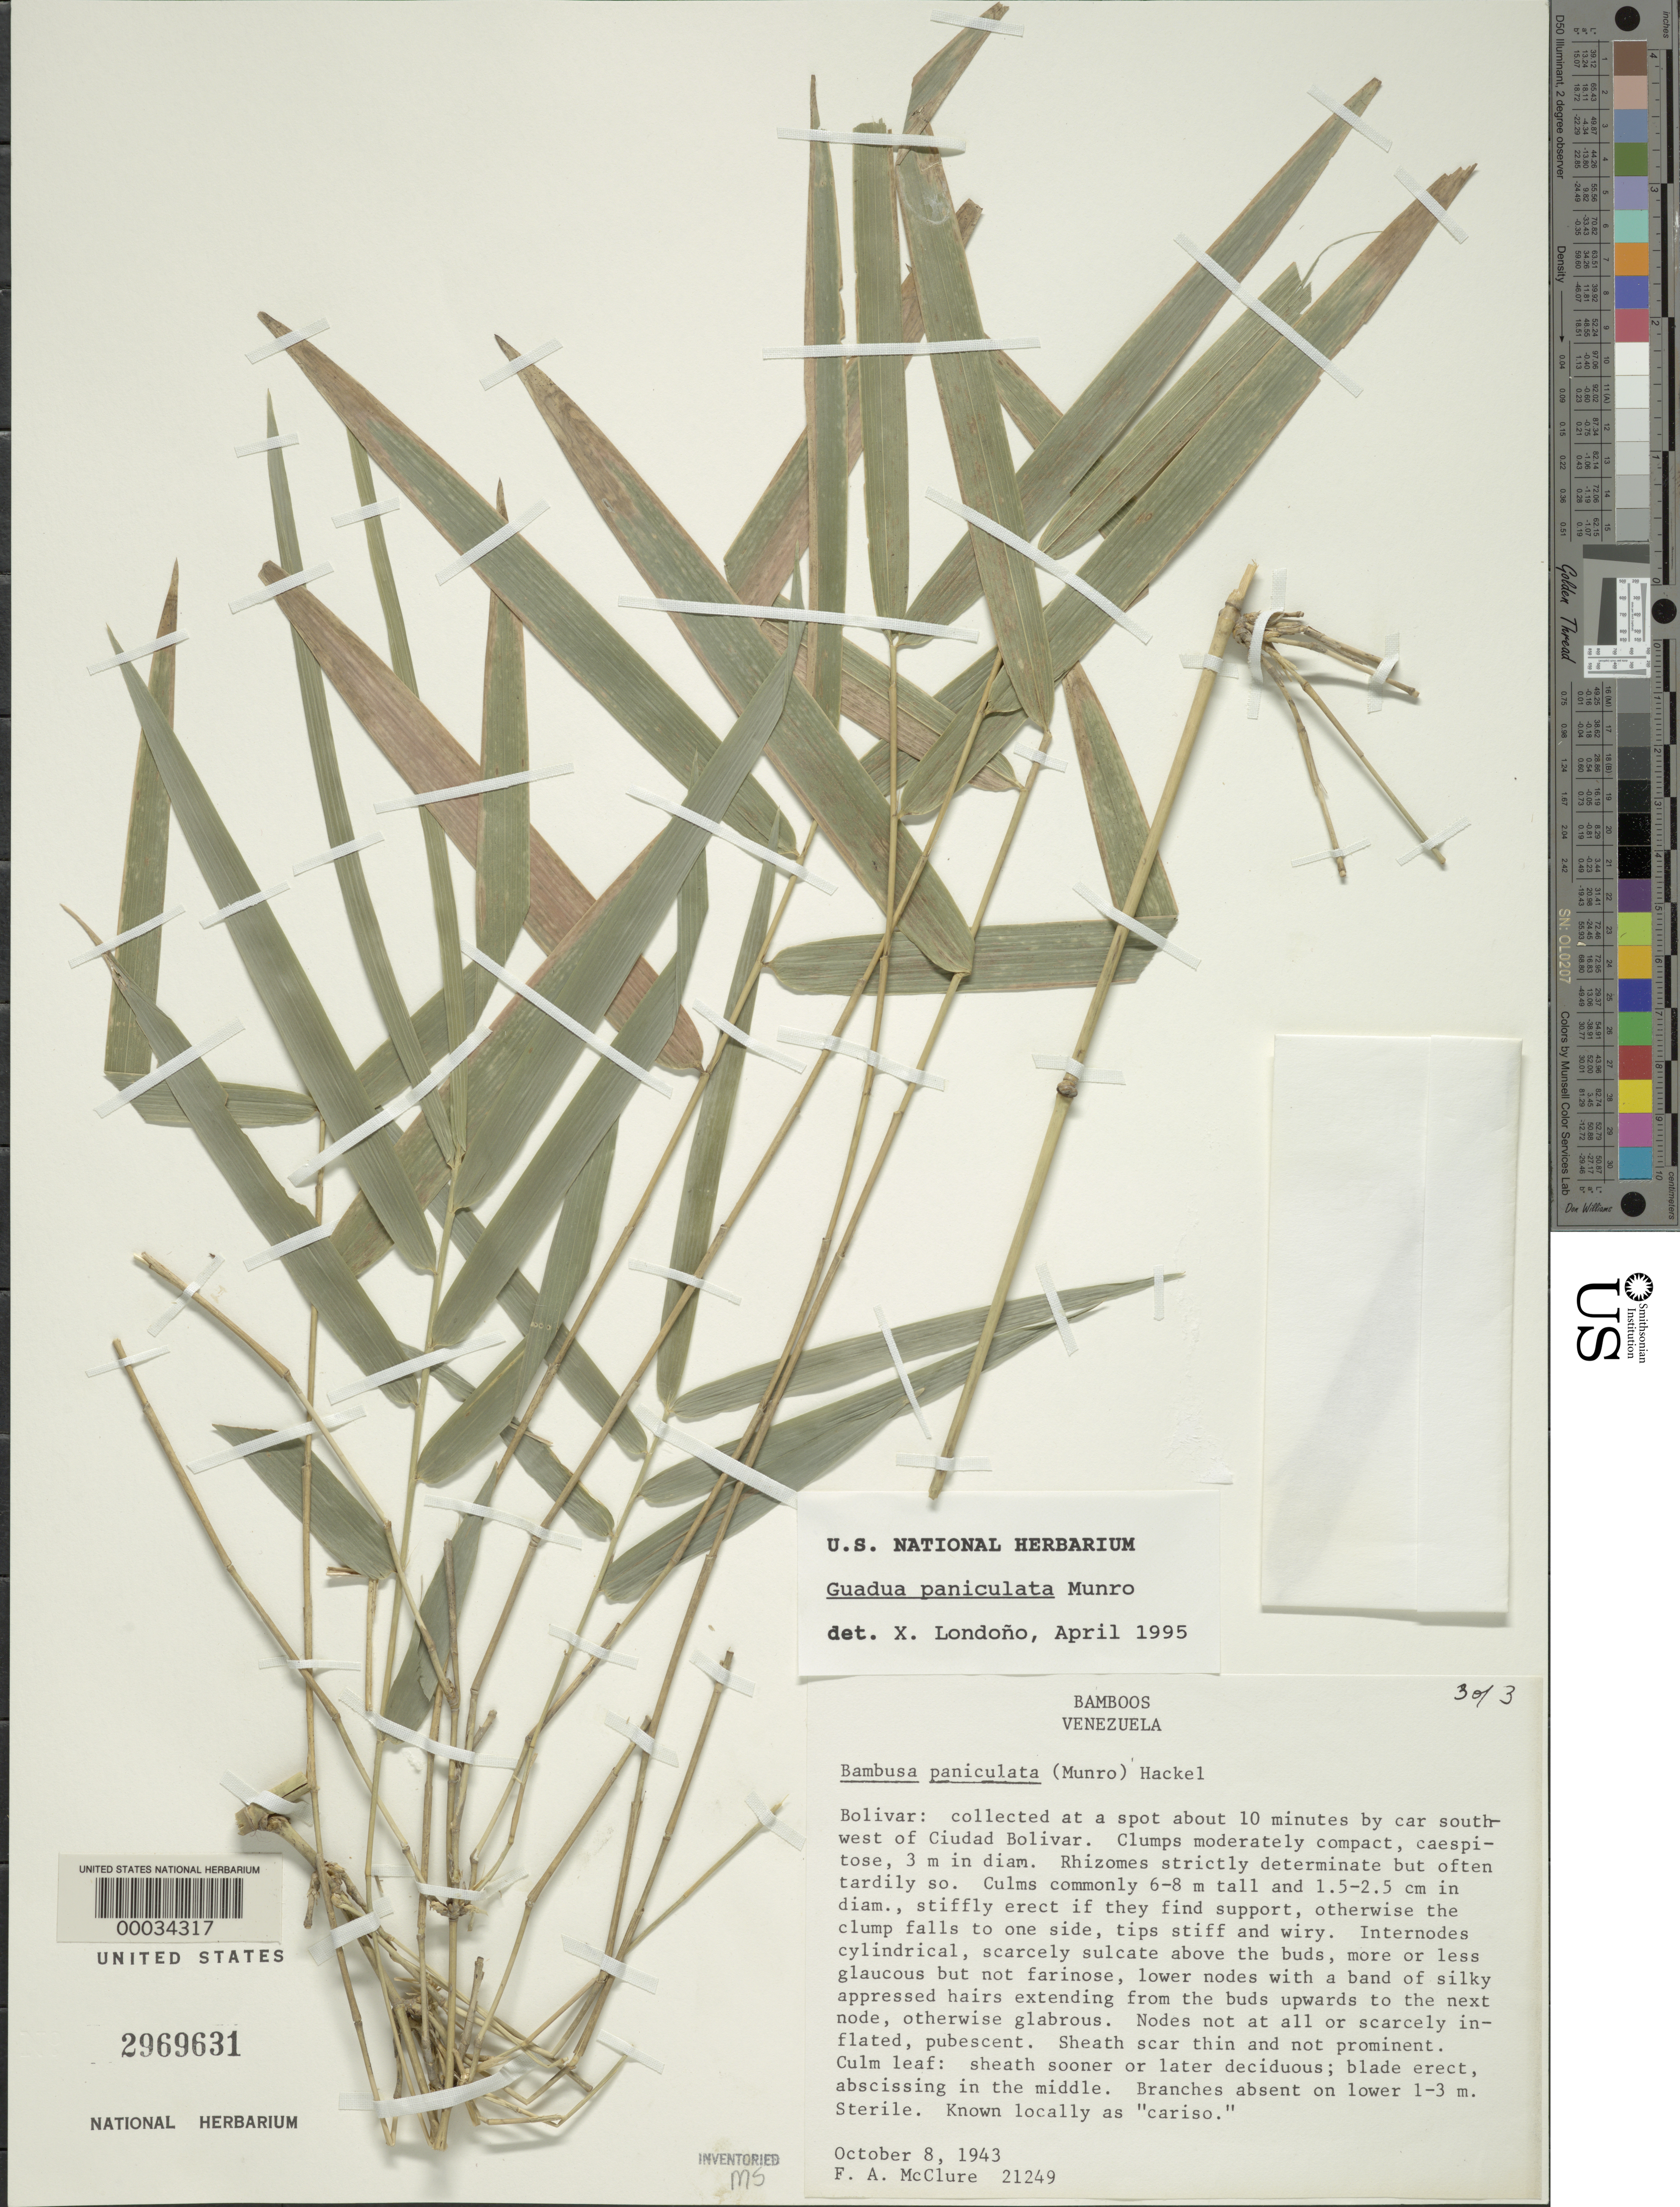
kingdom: Plantae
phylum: Tracheophyta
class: Liliopsida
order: Poales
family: Poaceae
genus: Guadua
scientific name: Guadua refracta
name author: Munro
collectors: F. A. McClure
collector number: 21249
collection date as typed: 08 Oct 1943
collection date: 1943-10-08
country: Venezuela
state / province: Bolivar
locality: Ciudad bolivar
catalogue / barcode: US 2969631